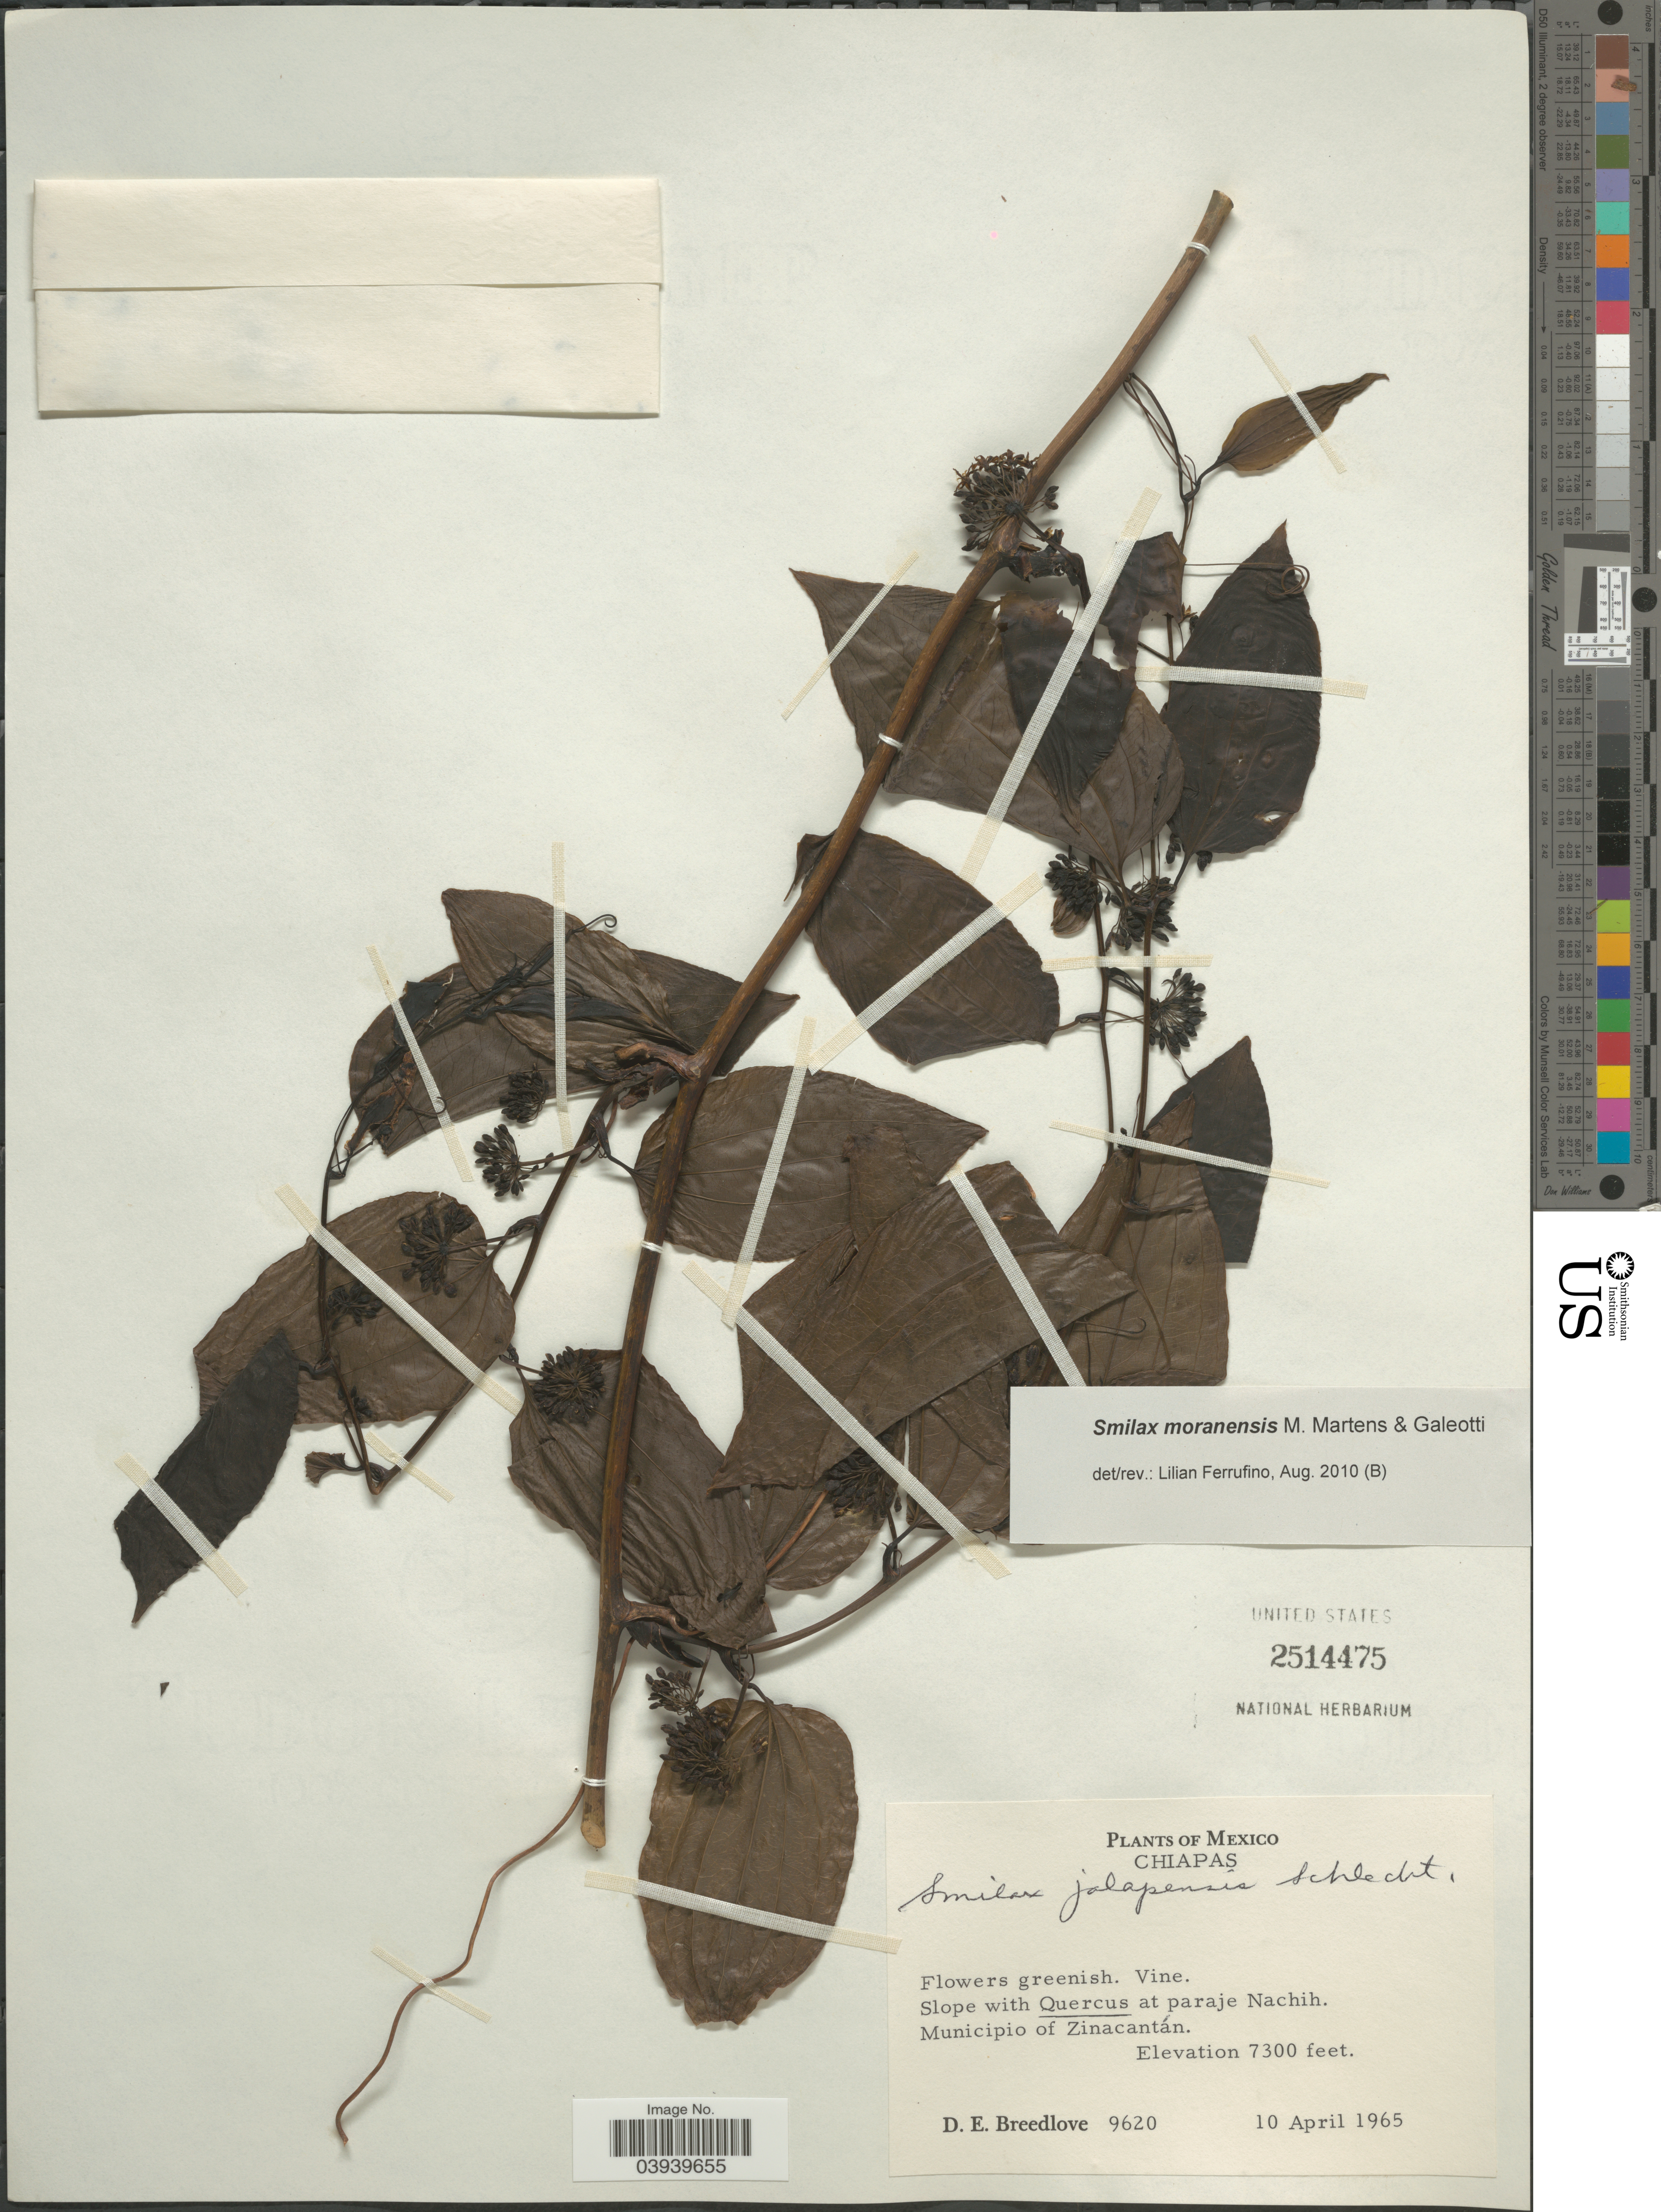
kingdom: Plantae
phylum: Tracheophyta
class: Liliopsida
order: Liliales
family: Smilacaceae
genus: Smilax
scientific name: Smilax moranensis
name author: M. Martens & Galeotti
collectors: D. E. Breedlove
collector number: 9620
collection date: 1965-04-10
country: Mexico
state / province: Chiapas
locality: At paraje Nachih. Municipio of Zinacantán.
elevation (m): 2225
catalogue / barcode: US 2514475